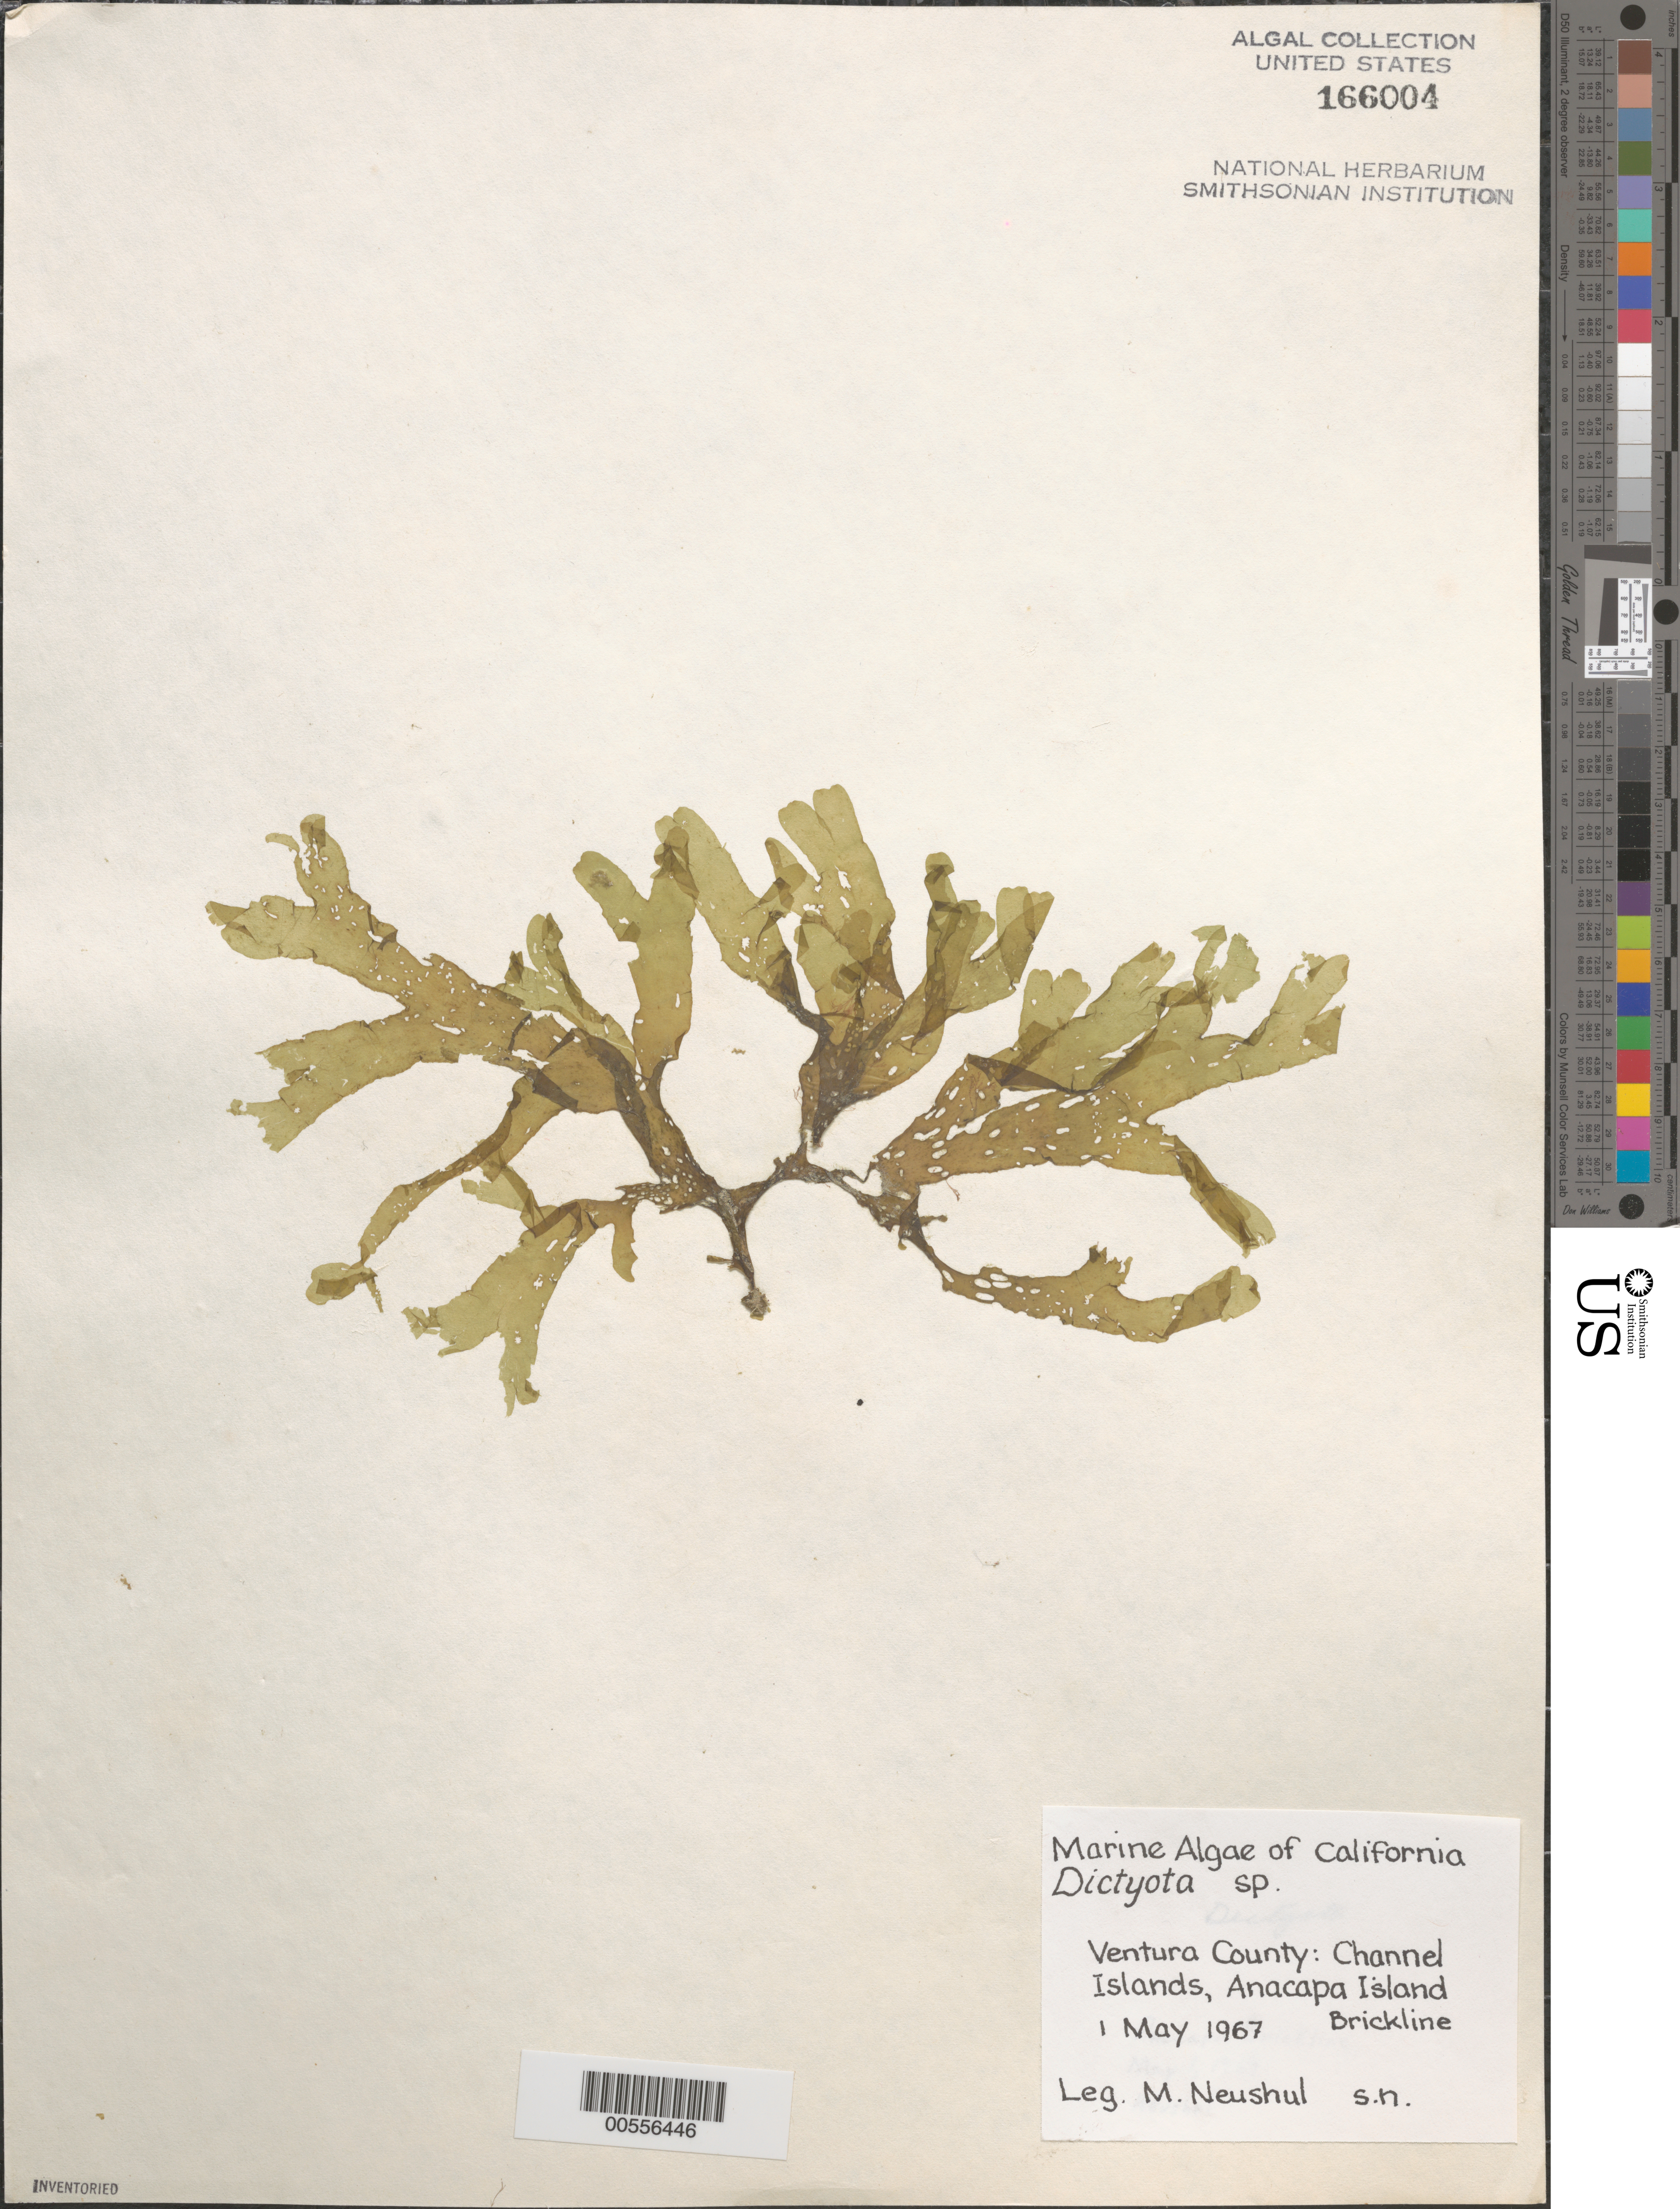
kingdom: Chromista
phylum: Ochrophyta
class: Phaeophyceae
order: Dictyotales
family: Dictyotaceae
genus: Dictyota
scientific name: Dictyota sp.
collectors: M. Neushul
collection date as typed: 01 May 1967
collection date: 1967-05-01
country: United States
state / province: California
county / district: Ventura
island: Anacapa Island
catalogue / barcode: US 166004